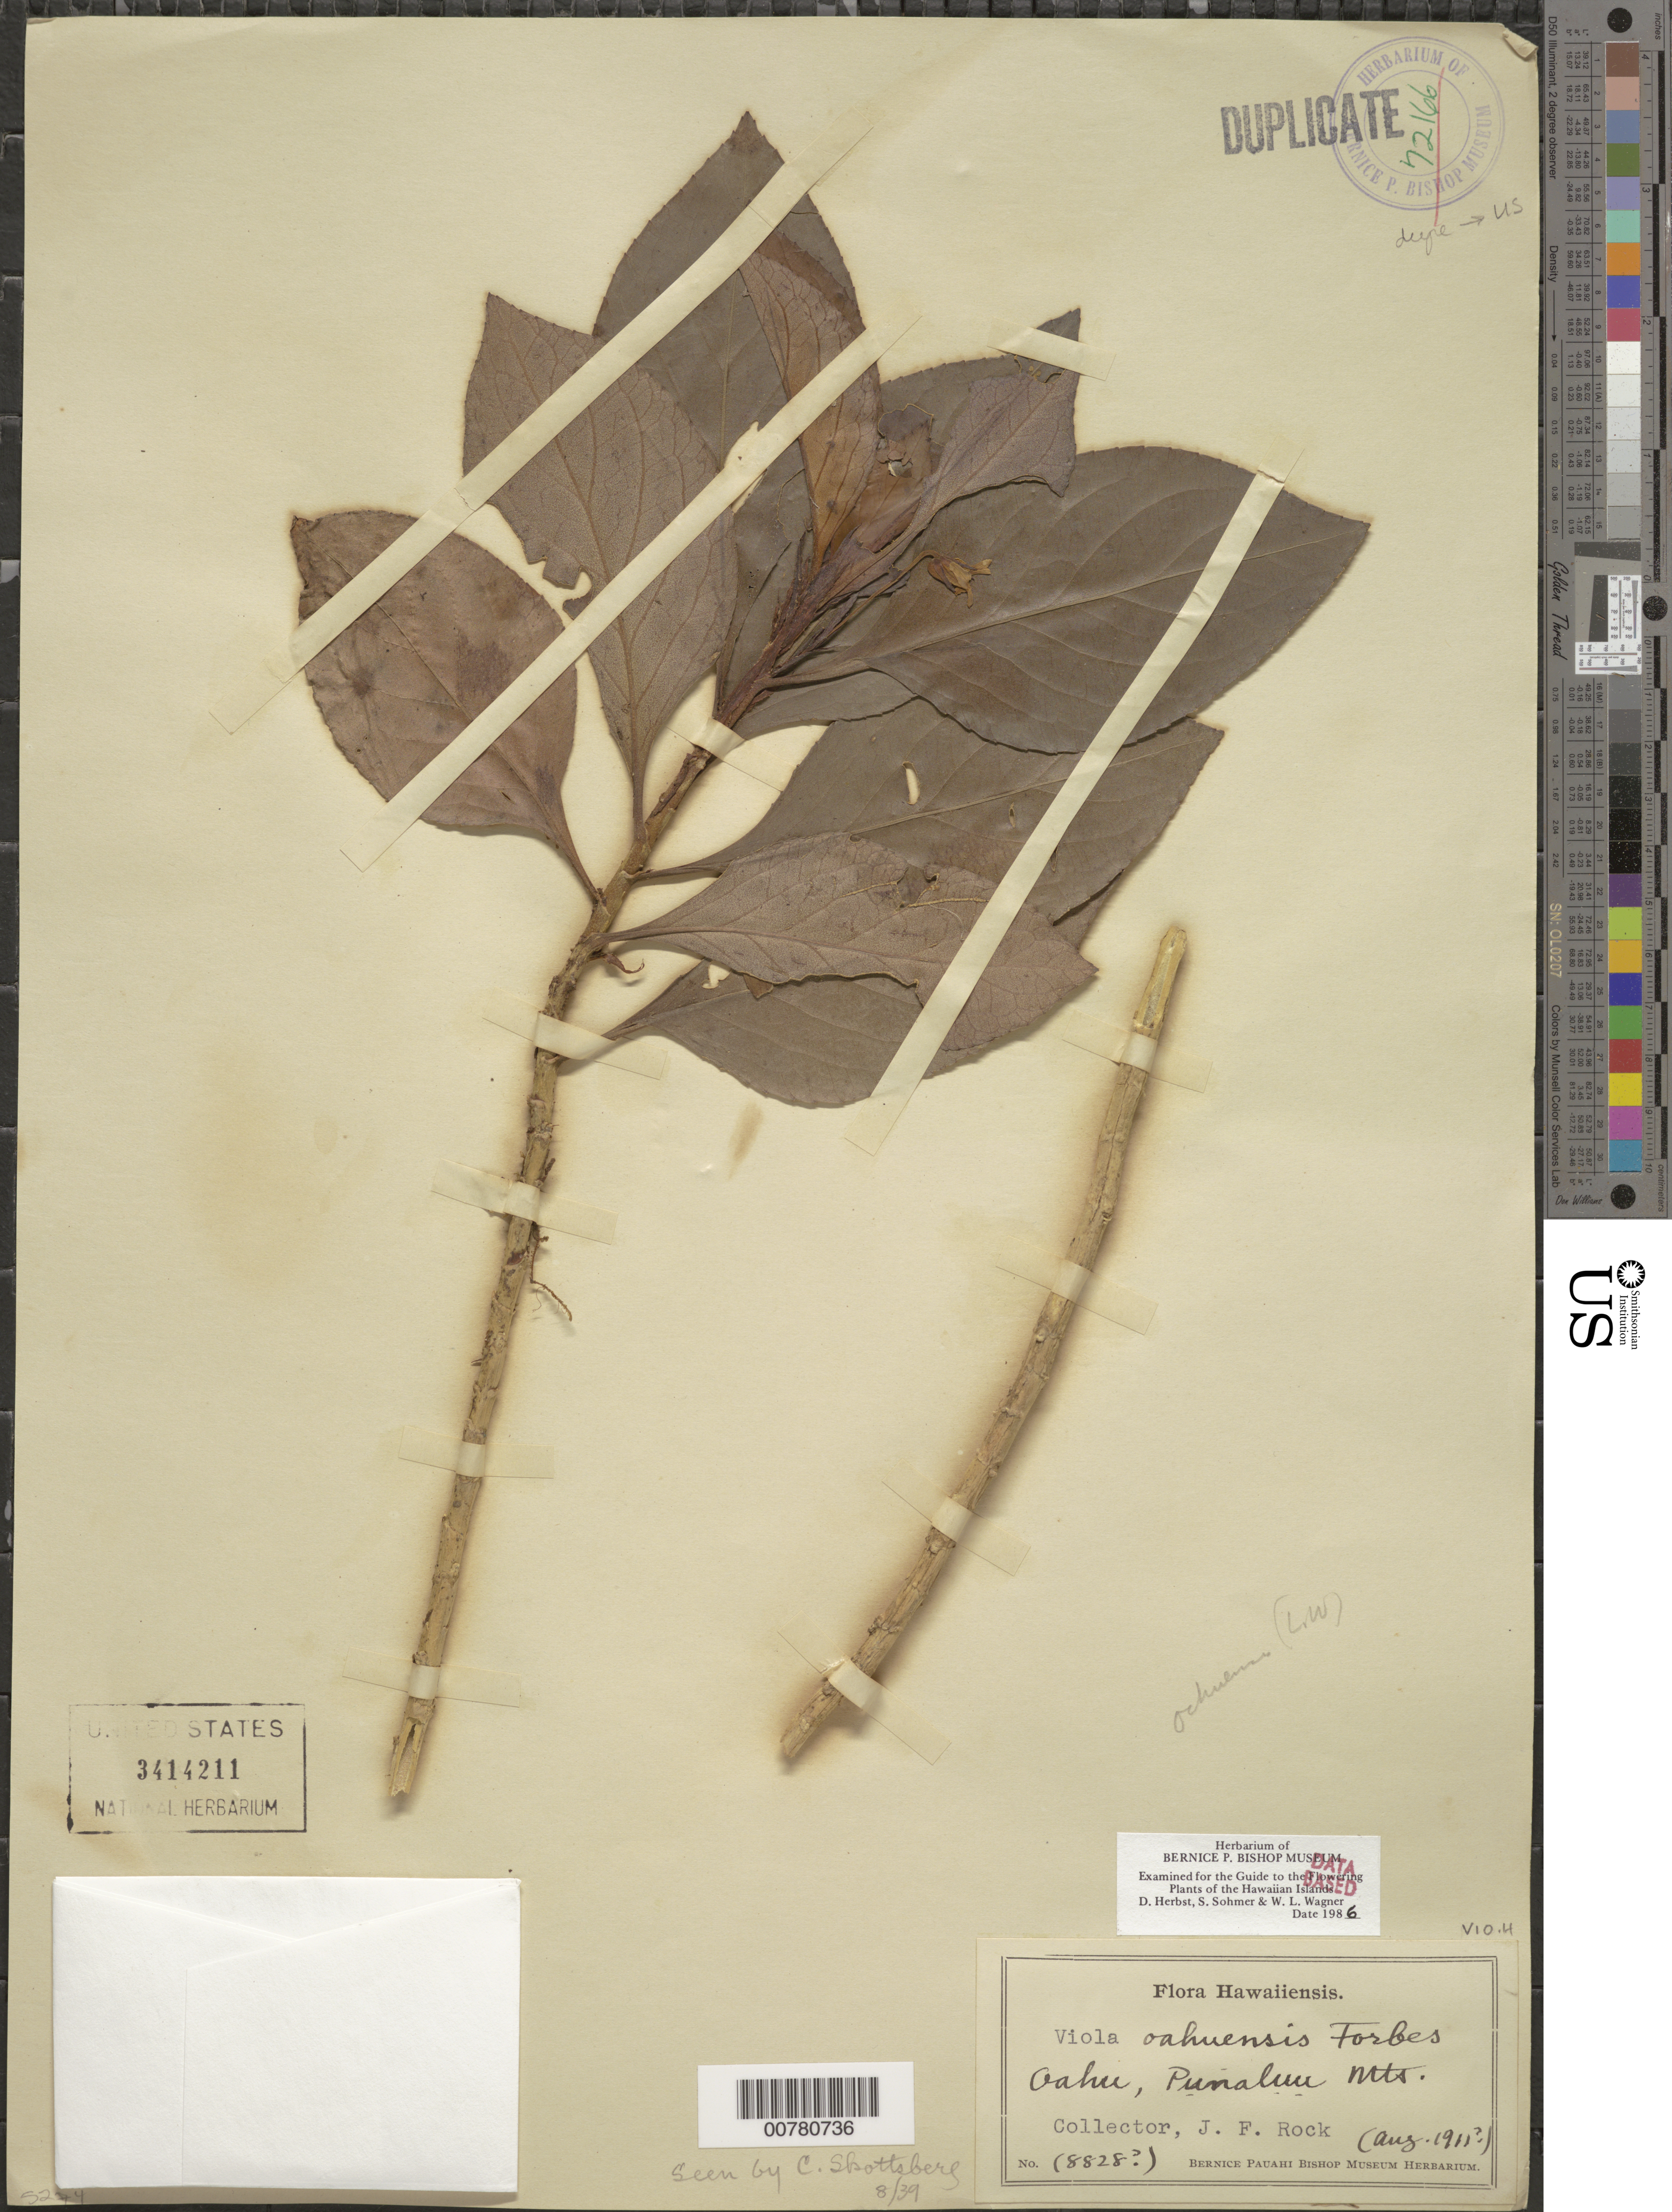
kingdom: Plantae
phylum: Tracheophyta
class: Magnoliopsida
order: Malpighiales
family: Violaceae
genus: Viola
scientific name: Viola oahuensis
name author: C.N. Forbes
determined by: Wagner, W. L.; Herbst, D. R.; Sohmer, S. H.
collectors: J. F. Rock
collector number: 8828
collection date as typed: Aug 1911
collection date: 1911-08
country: United States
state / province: Hawaii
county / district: Honolulu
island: Oahu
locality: Punaluu Mts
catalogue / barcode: US 3414211